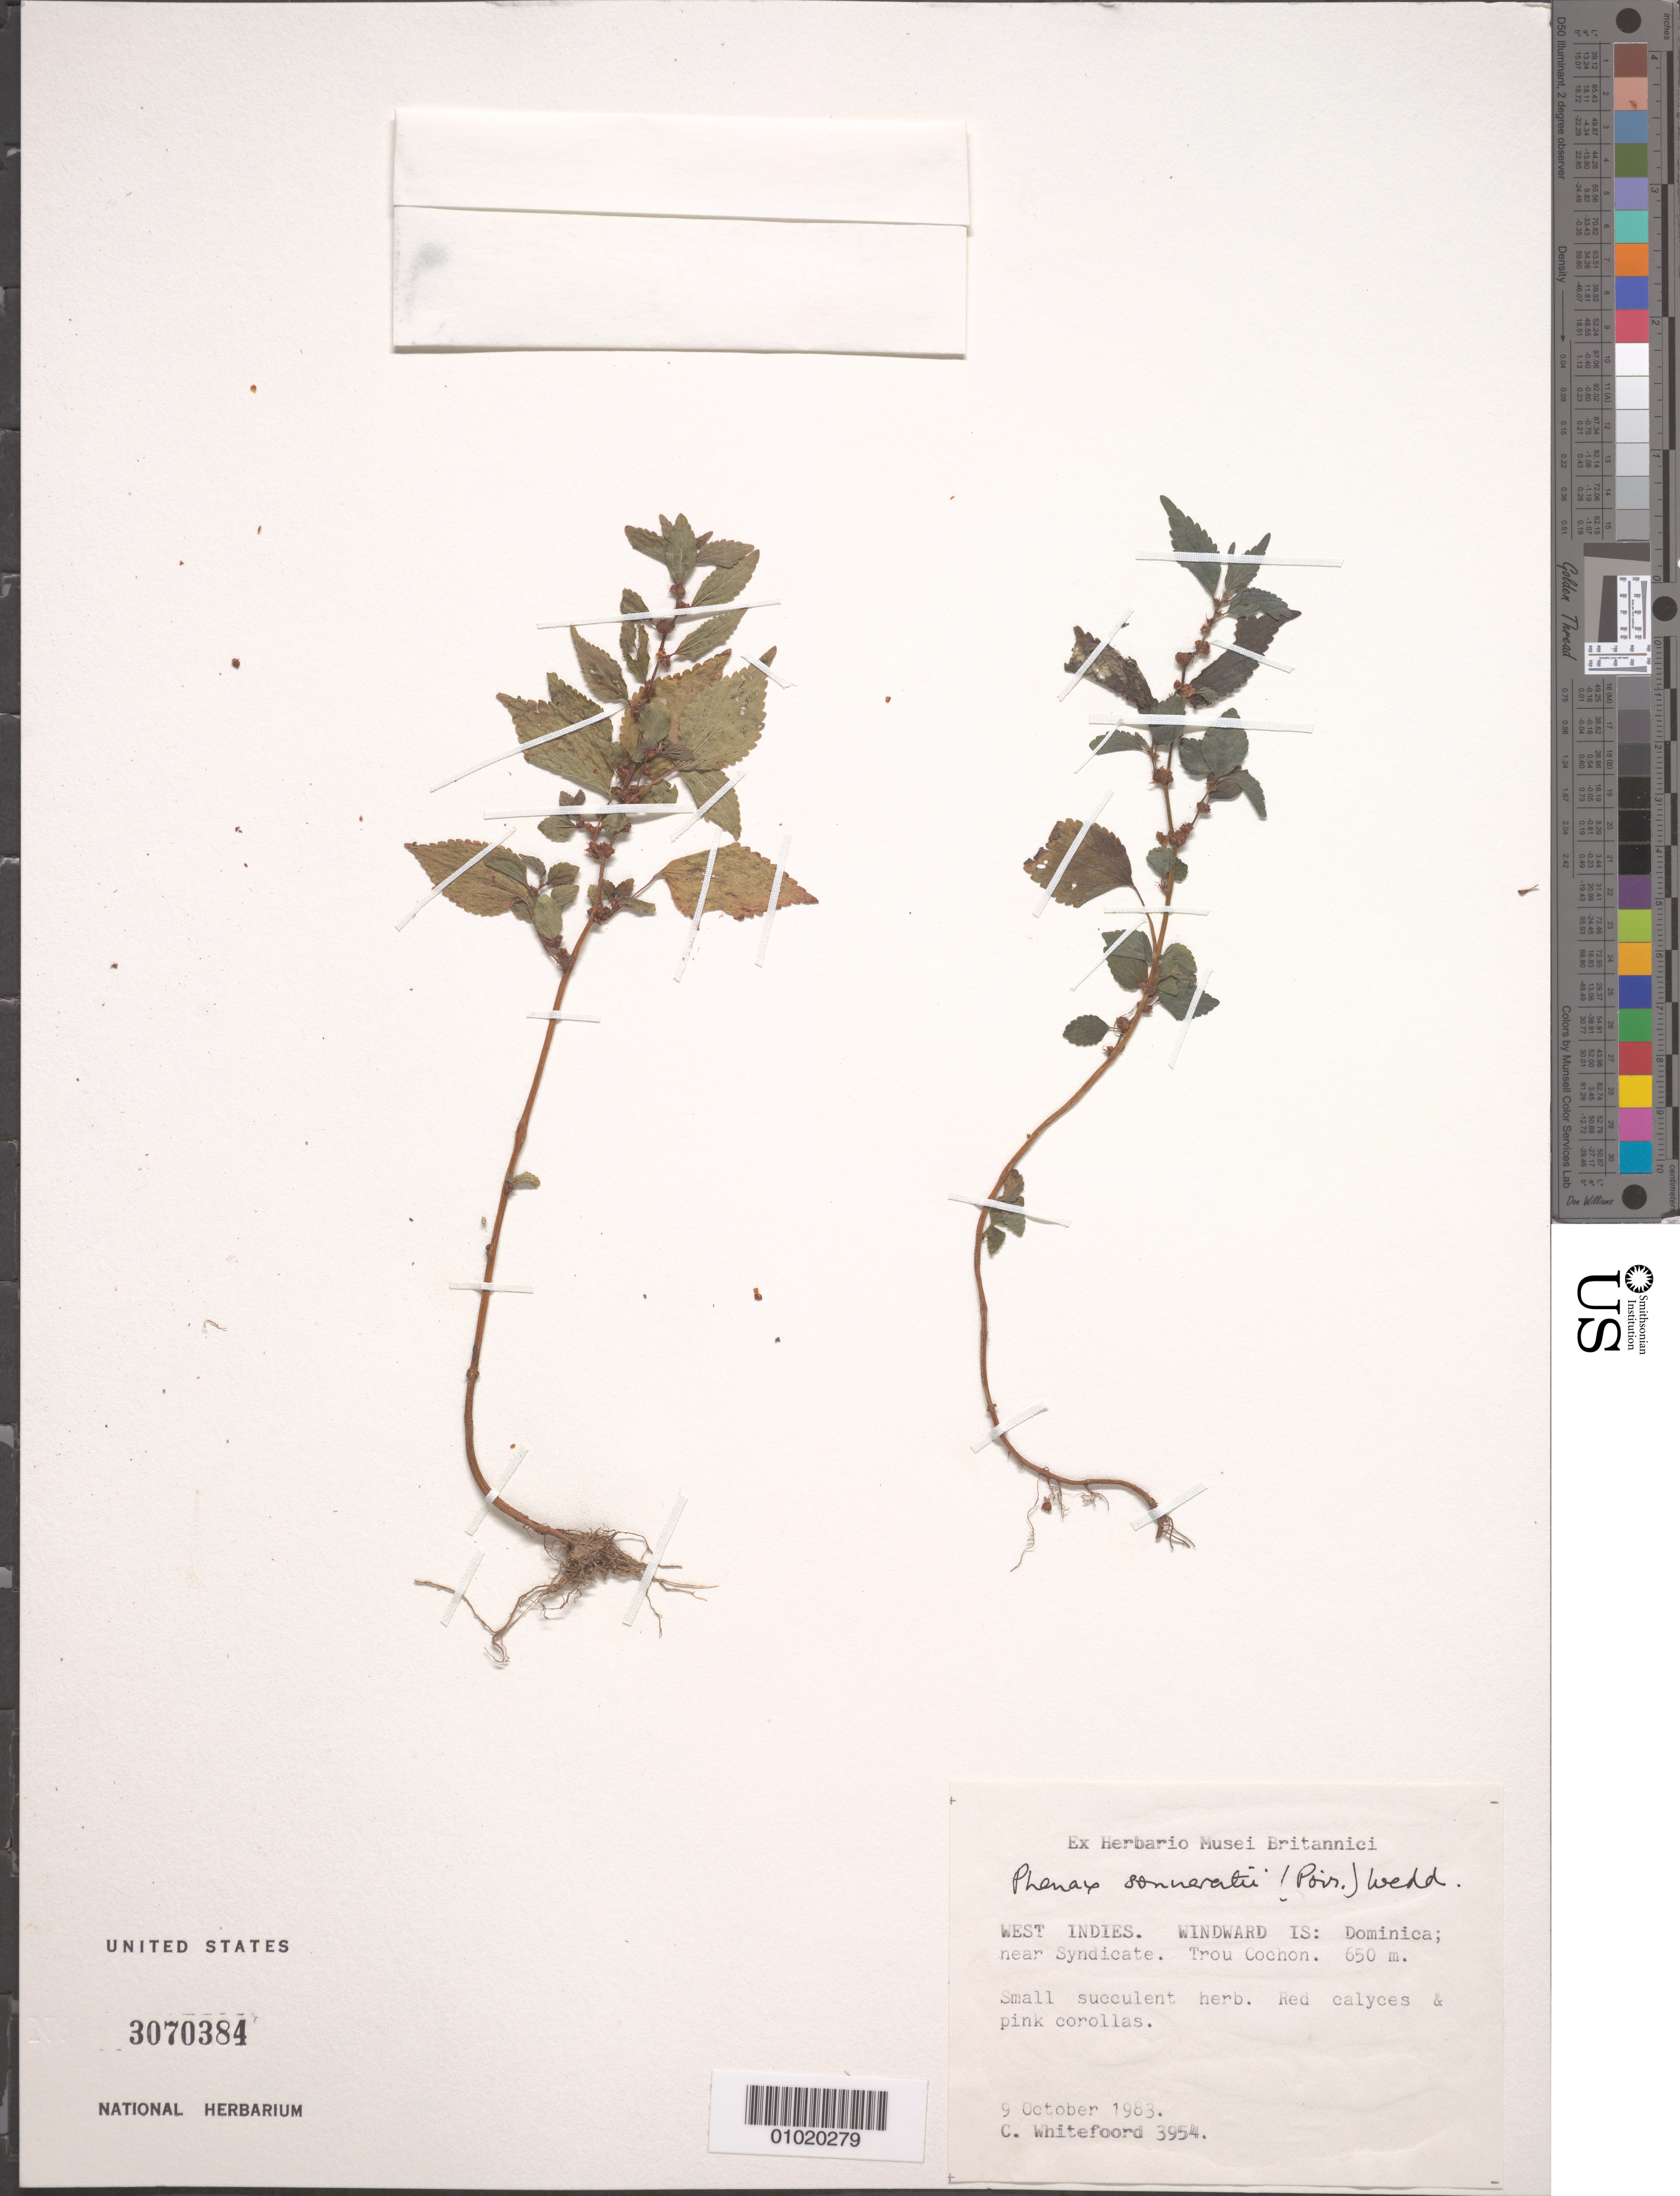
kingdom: Plantae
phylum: Tracheophyta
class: Magnoliopsida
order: Rosales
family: Urticaceae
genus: Phenax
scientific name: Phenax sonneratii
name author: (Poir.) Wedd.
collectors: C. Whitefoord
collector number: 3954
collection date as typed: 09 Oct 1983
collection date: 1983-10-09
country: Dominica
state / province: St. Peter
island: Dominica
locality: Near syndicate. Trou Cochon.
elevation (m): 650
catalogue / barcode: US 3070384